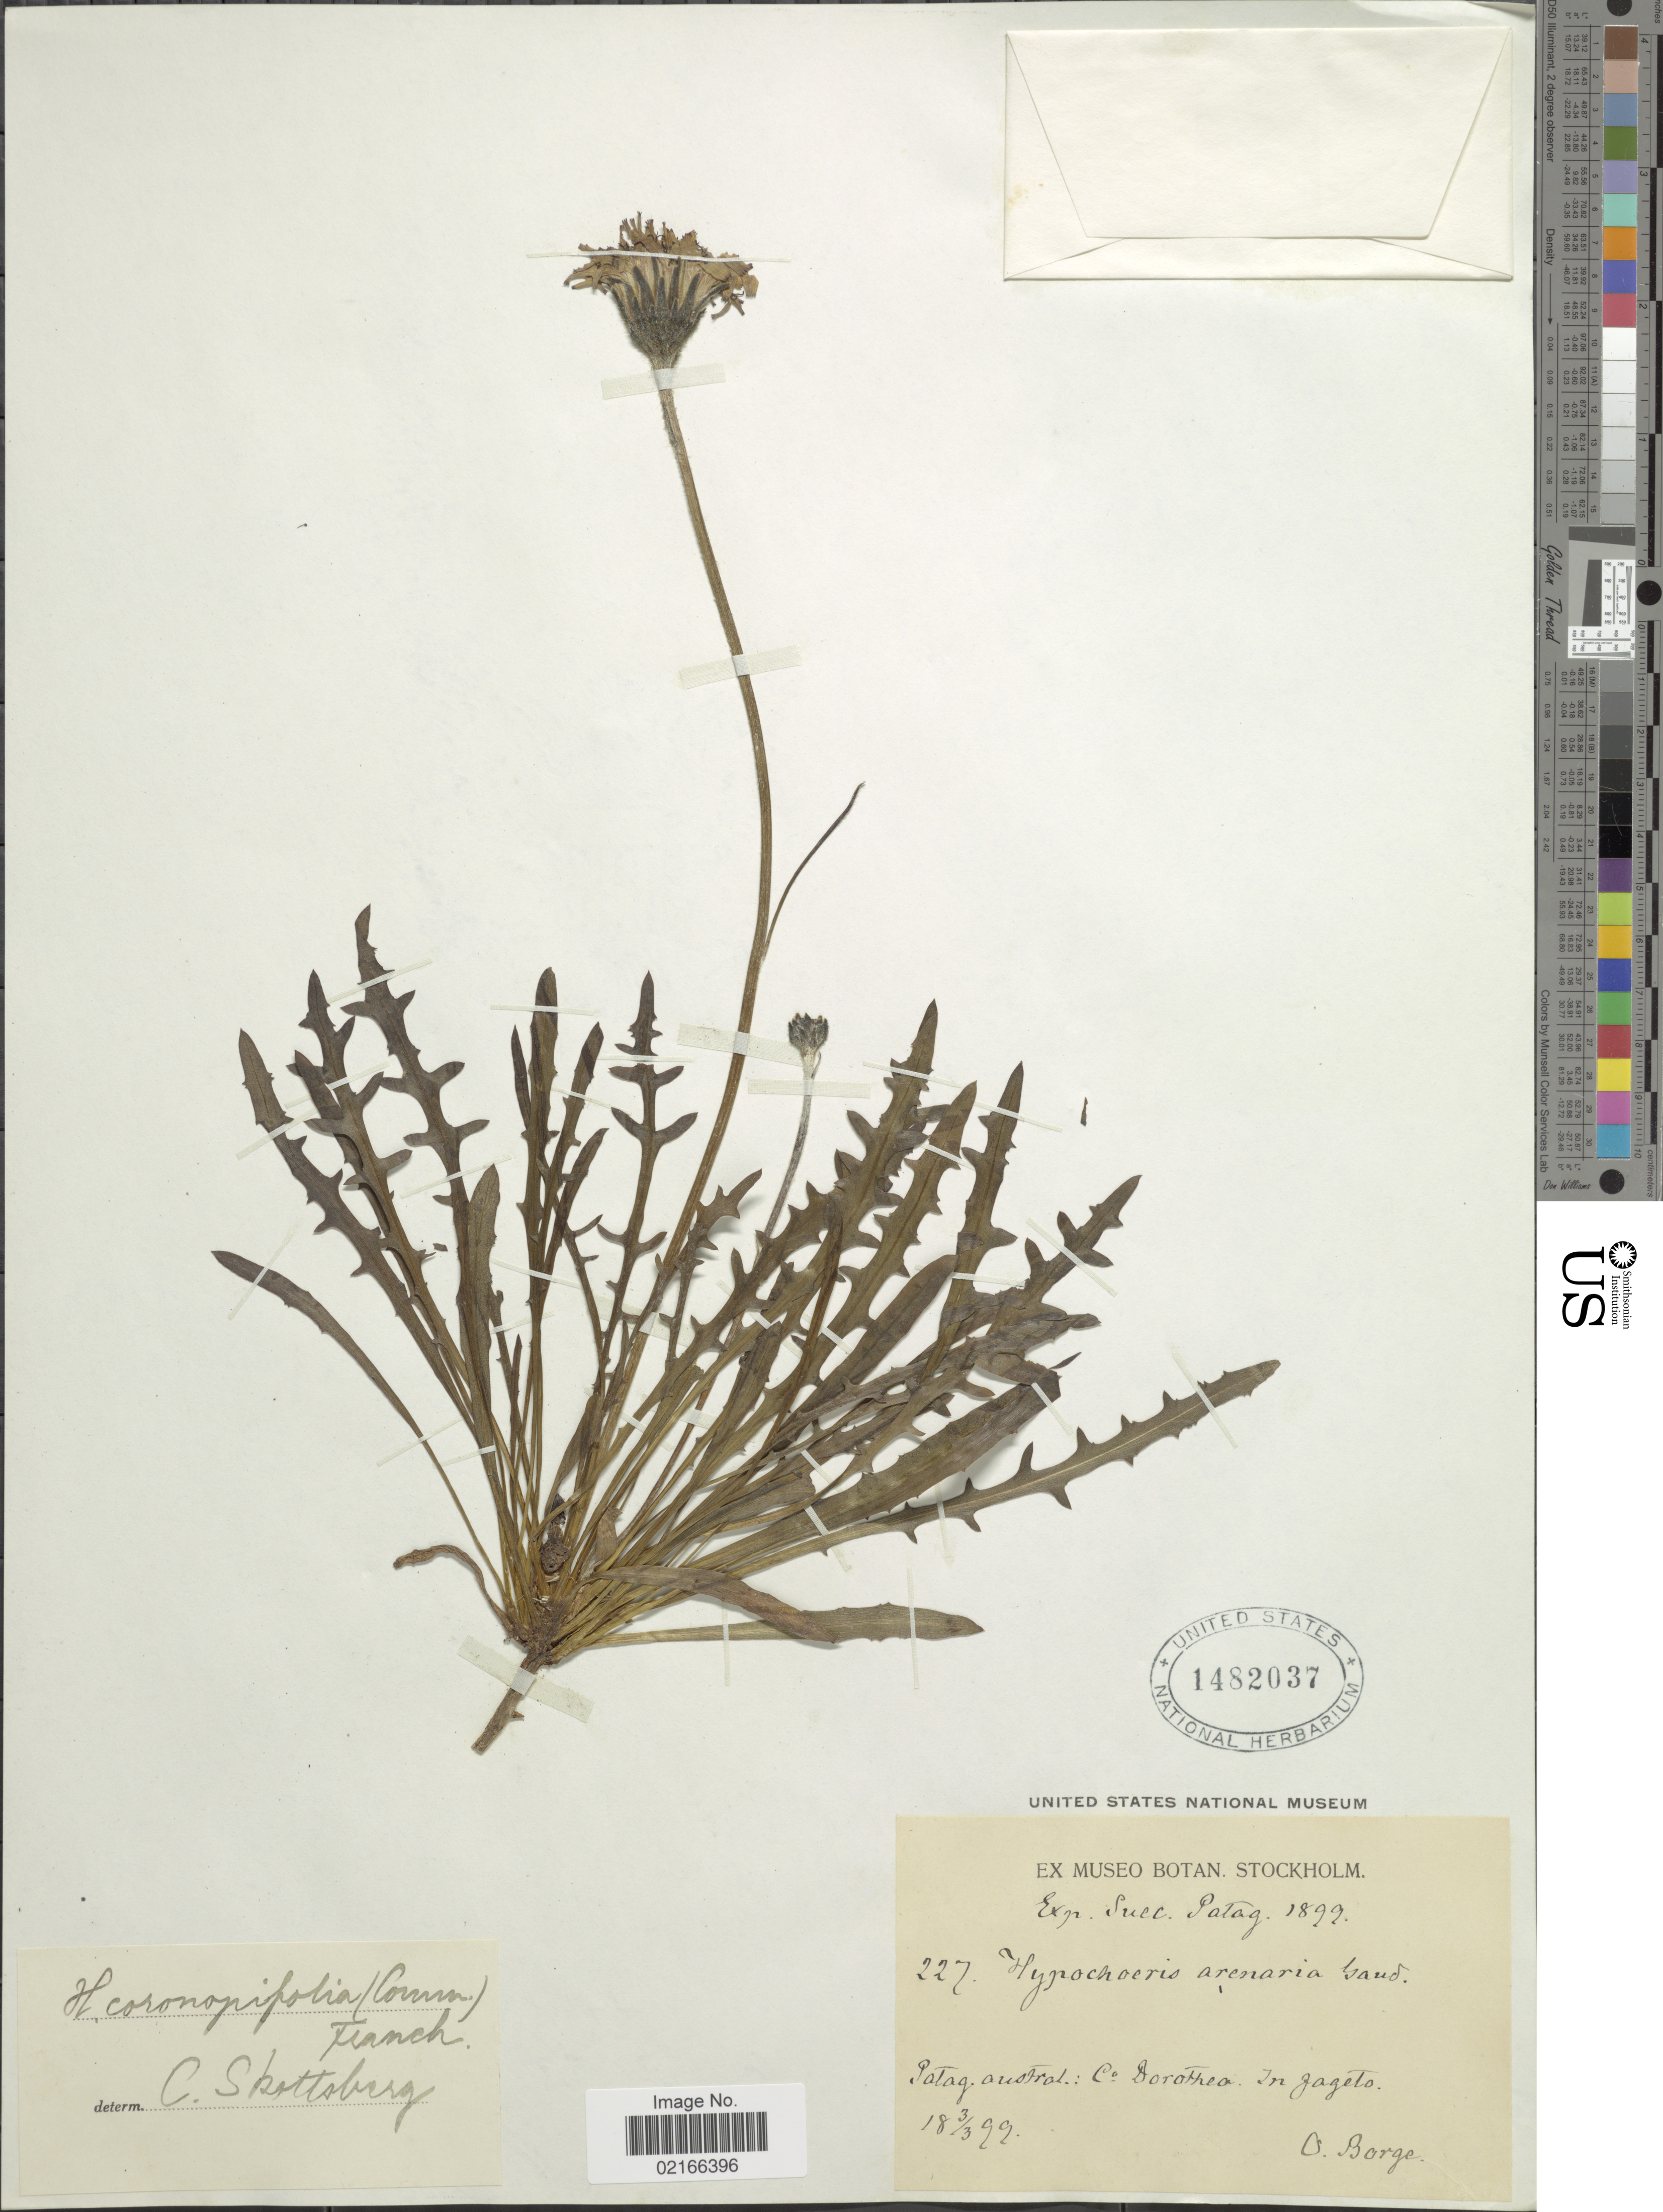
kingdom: Plantae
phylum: Tracheophyta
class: Magnoliopsida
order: Asterales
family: Asteraceae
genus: Hypochaeris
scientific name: Hypochaeris arenaria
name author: Gaudich.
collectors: O. Borge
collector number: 227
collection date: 1899-03-03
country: Sweden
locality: Patag. austral.: Co Dorothea. In gageto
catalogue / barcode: US 1482037